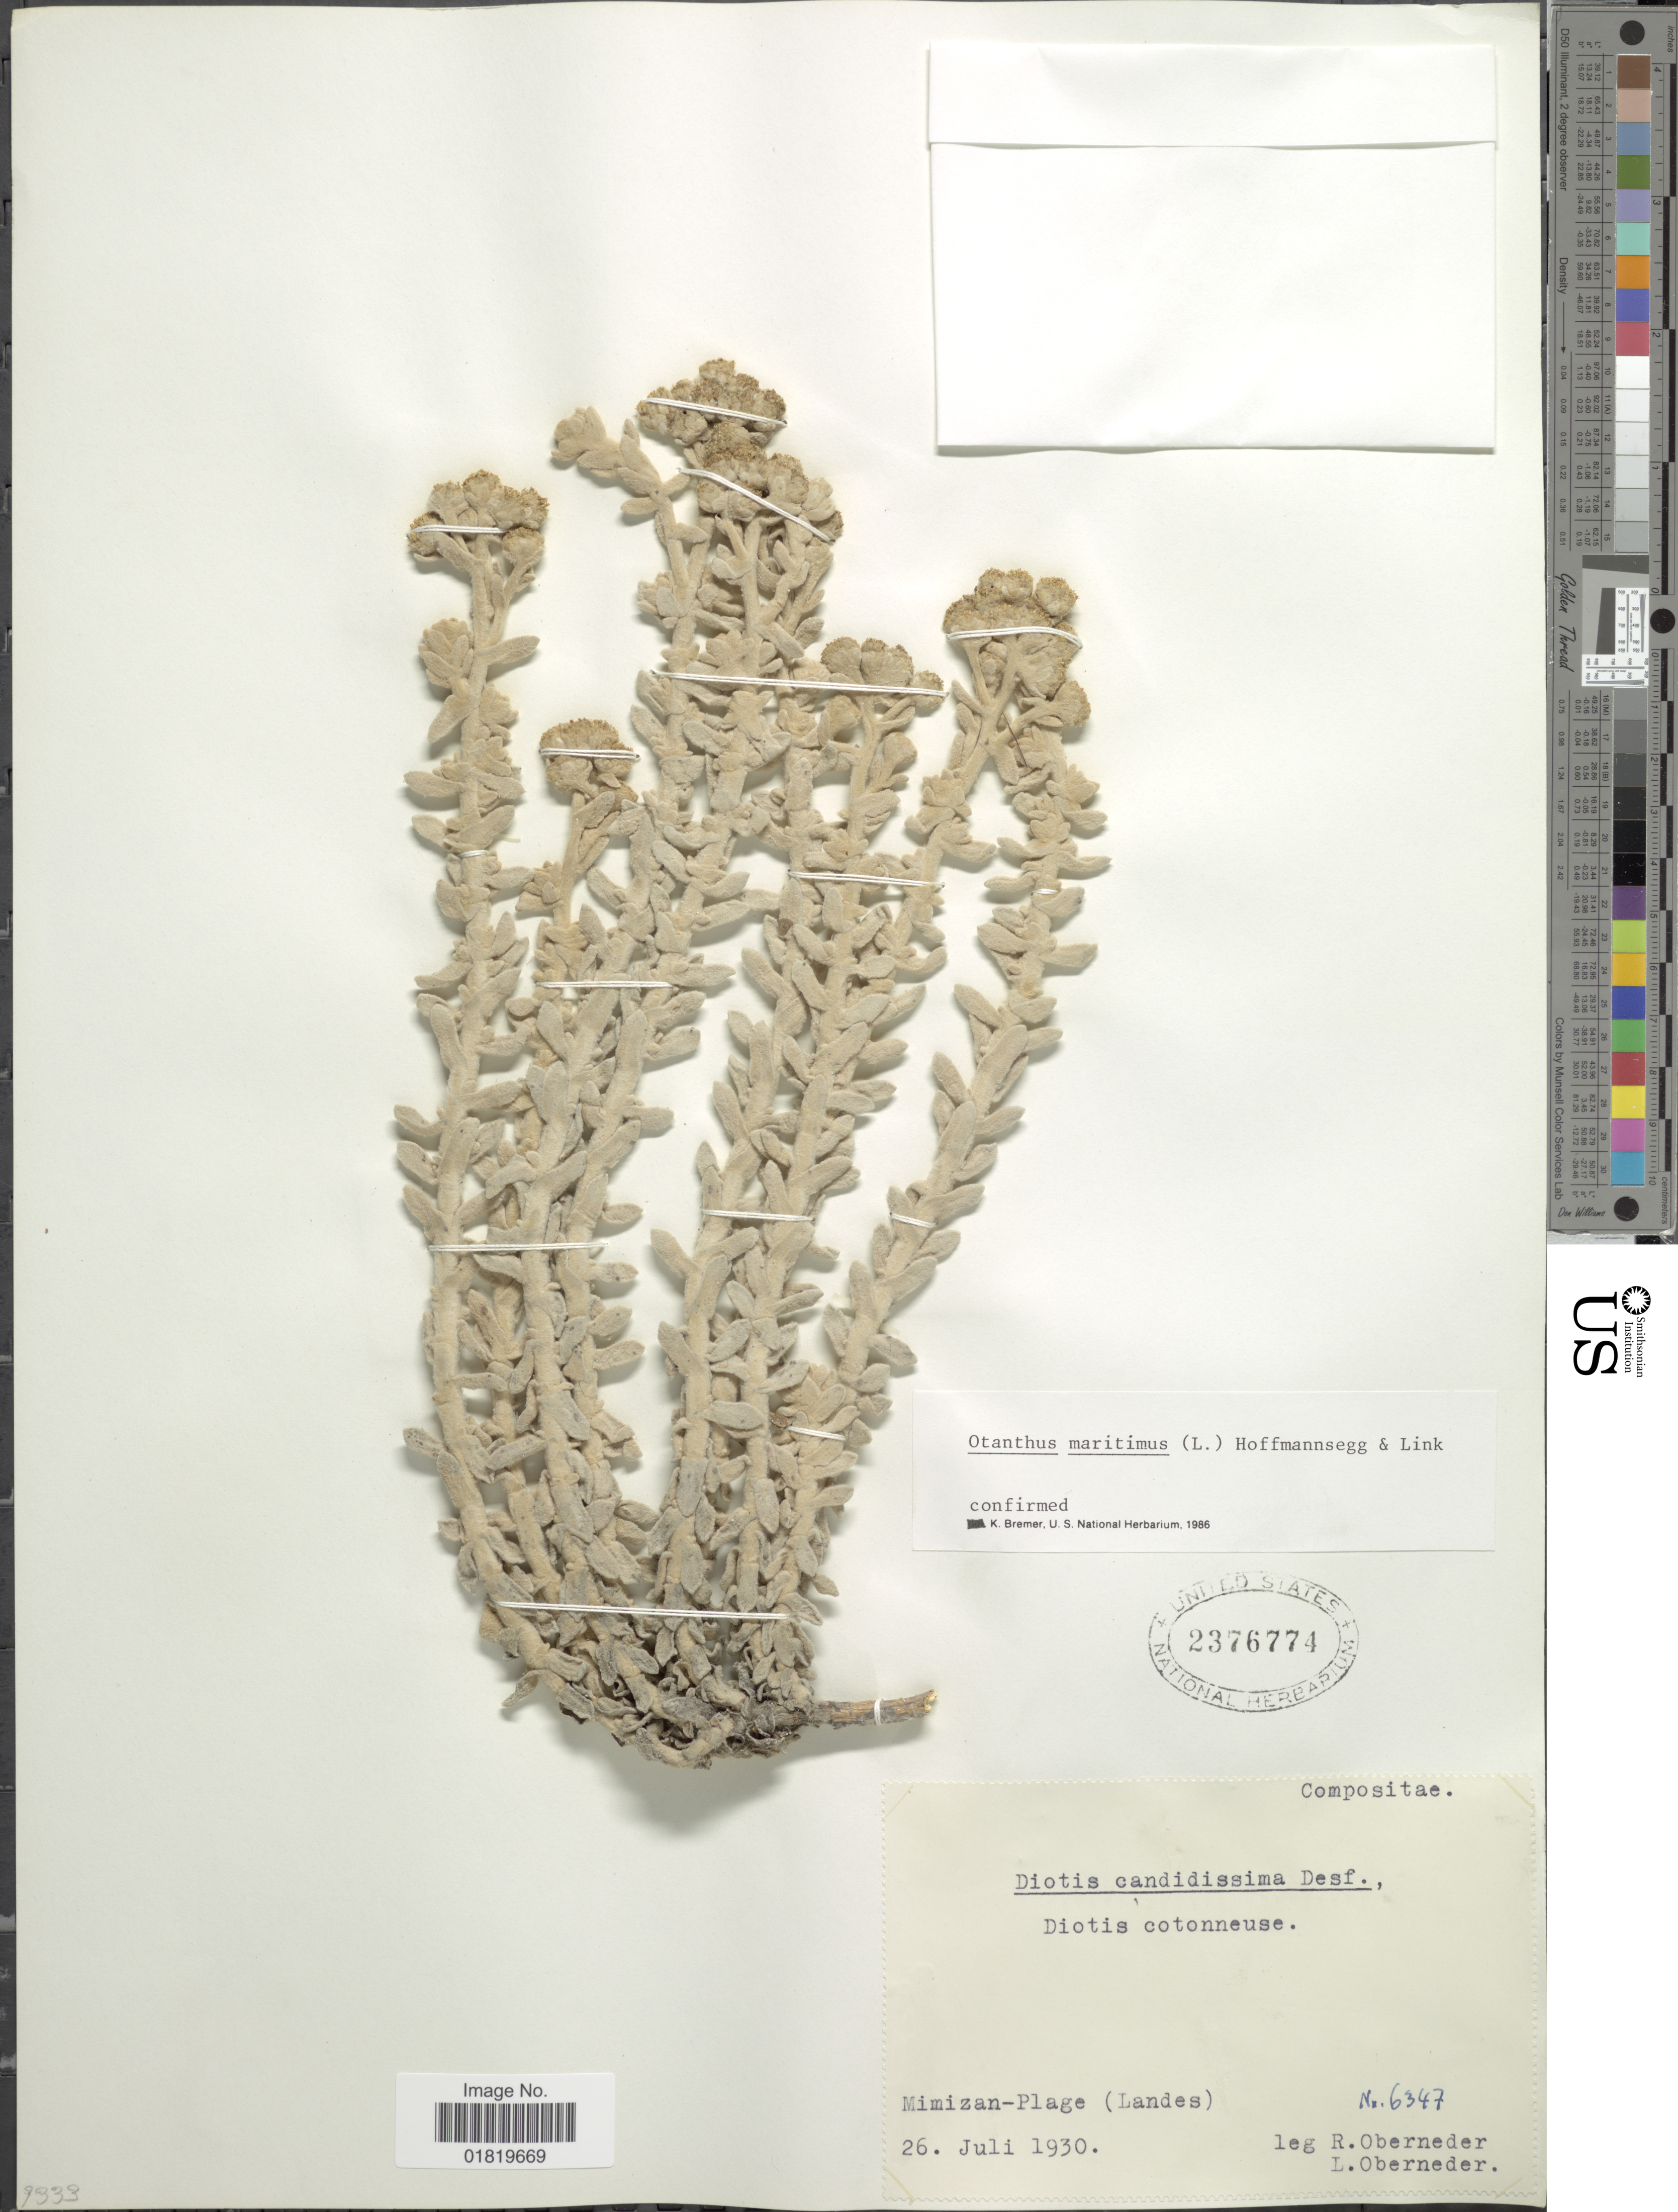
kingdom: Plantae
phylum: Tracheophyta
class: Magnoliopsida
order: Asterales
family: Asteraceae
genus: Otanthus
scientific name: Otanthus maritimus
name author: (L.) Hoffmanns. & Link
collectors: R. Oberneder & L. Oberneder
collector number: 6347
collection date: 1930-07-26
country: France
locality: Mimizan-Plage (Landes)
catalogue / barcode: US 2376774